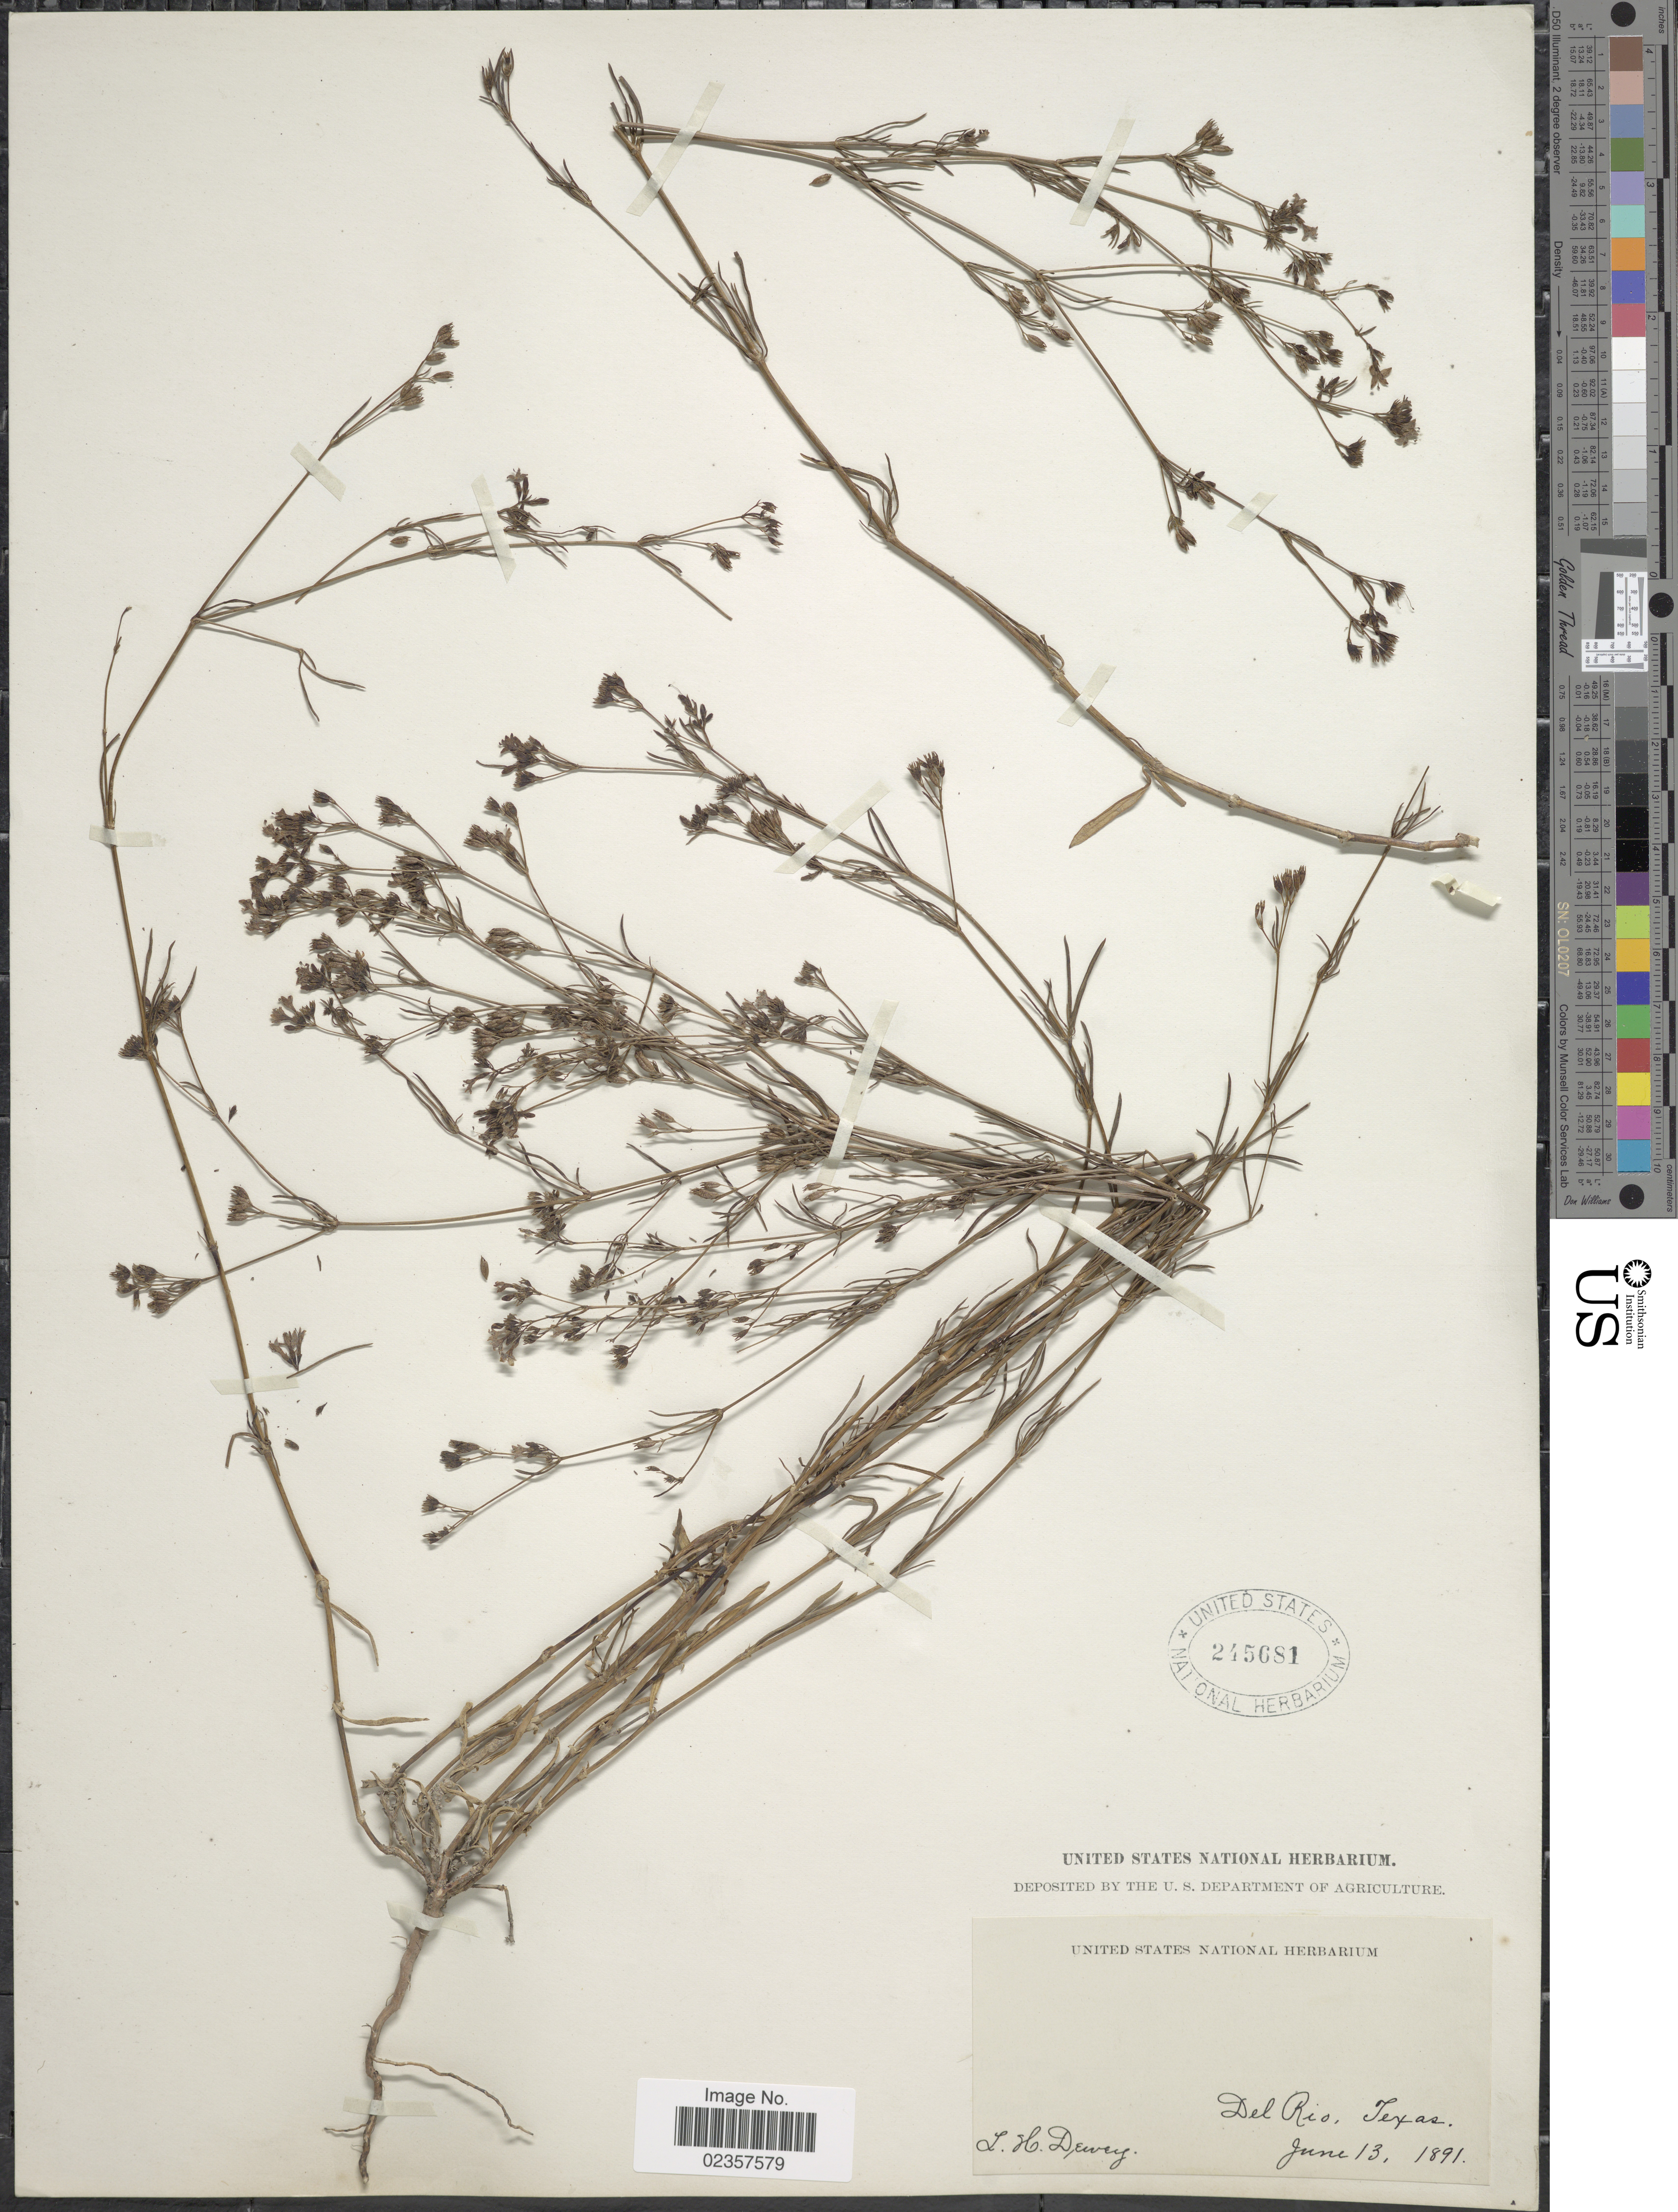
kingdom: Plantae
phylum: Tracheophyta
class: Magnoliopsida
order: Gentianales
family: Rubiaceae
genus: Houstonia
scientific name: Houstonia nigricans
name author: (Lam.) Fernald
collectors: L. H. Dewey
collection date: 1891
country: United States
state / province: Texas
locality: Del Rio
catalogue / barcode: US 245681